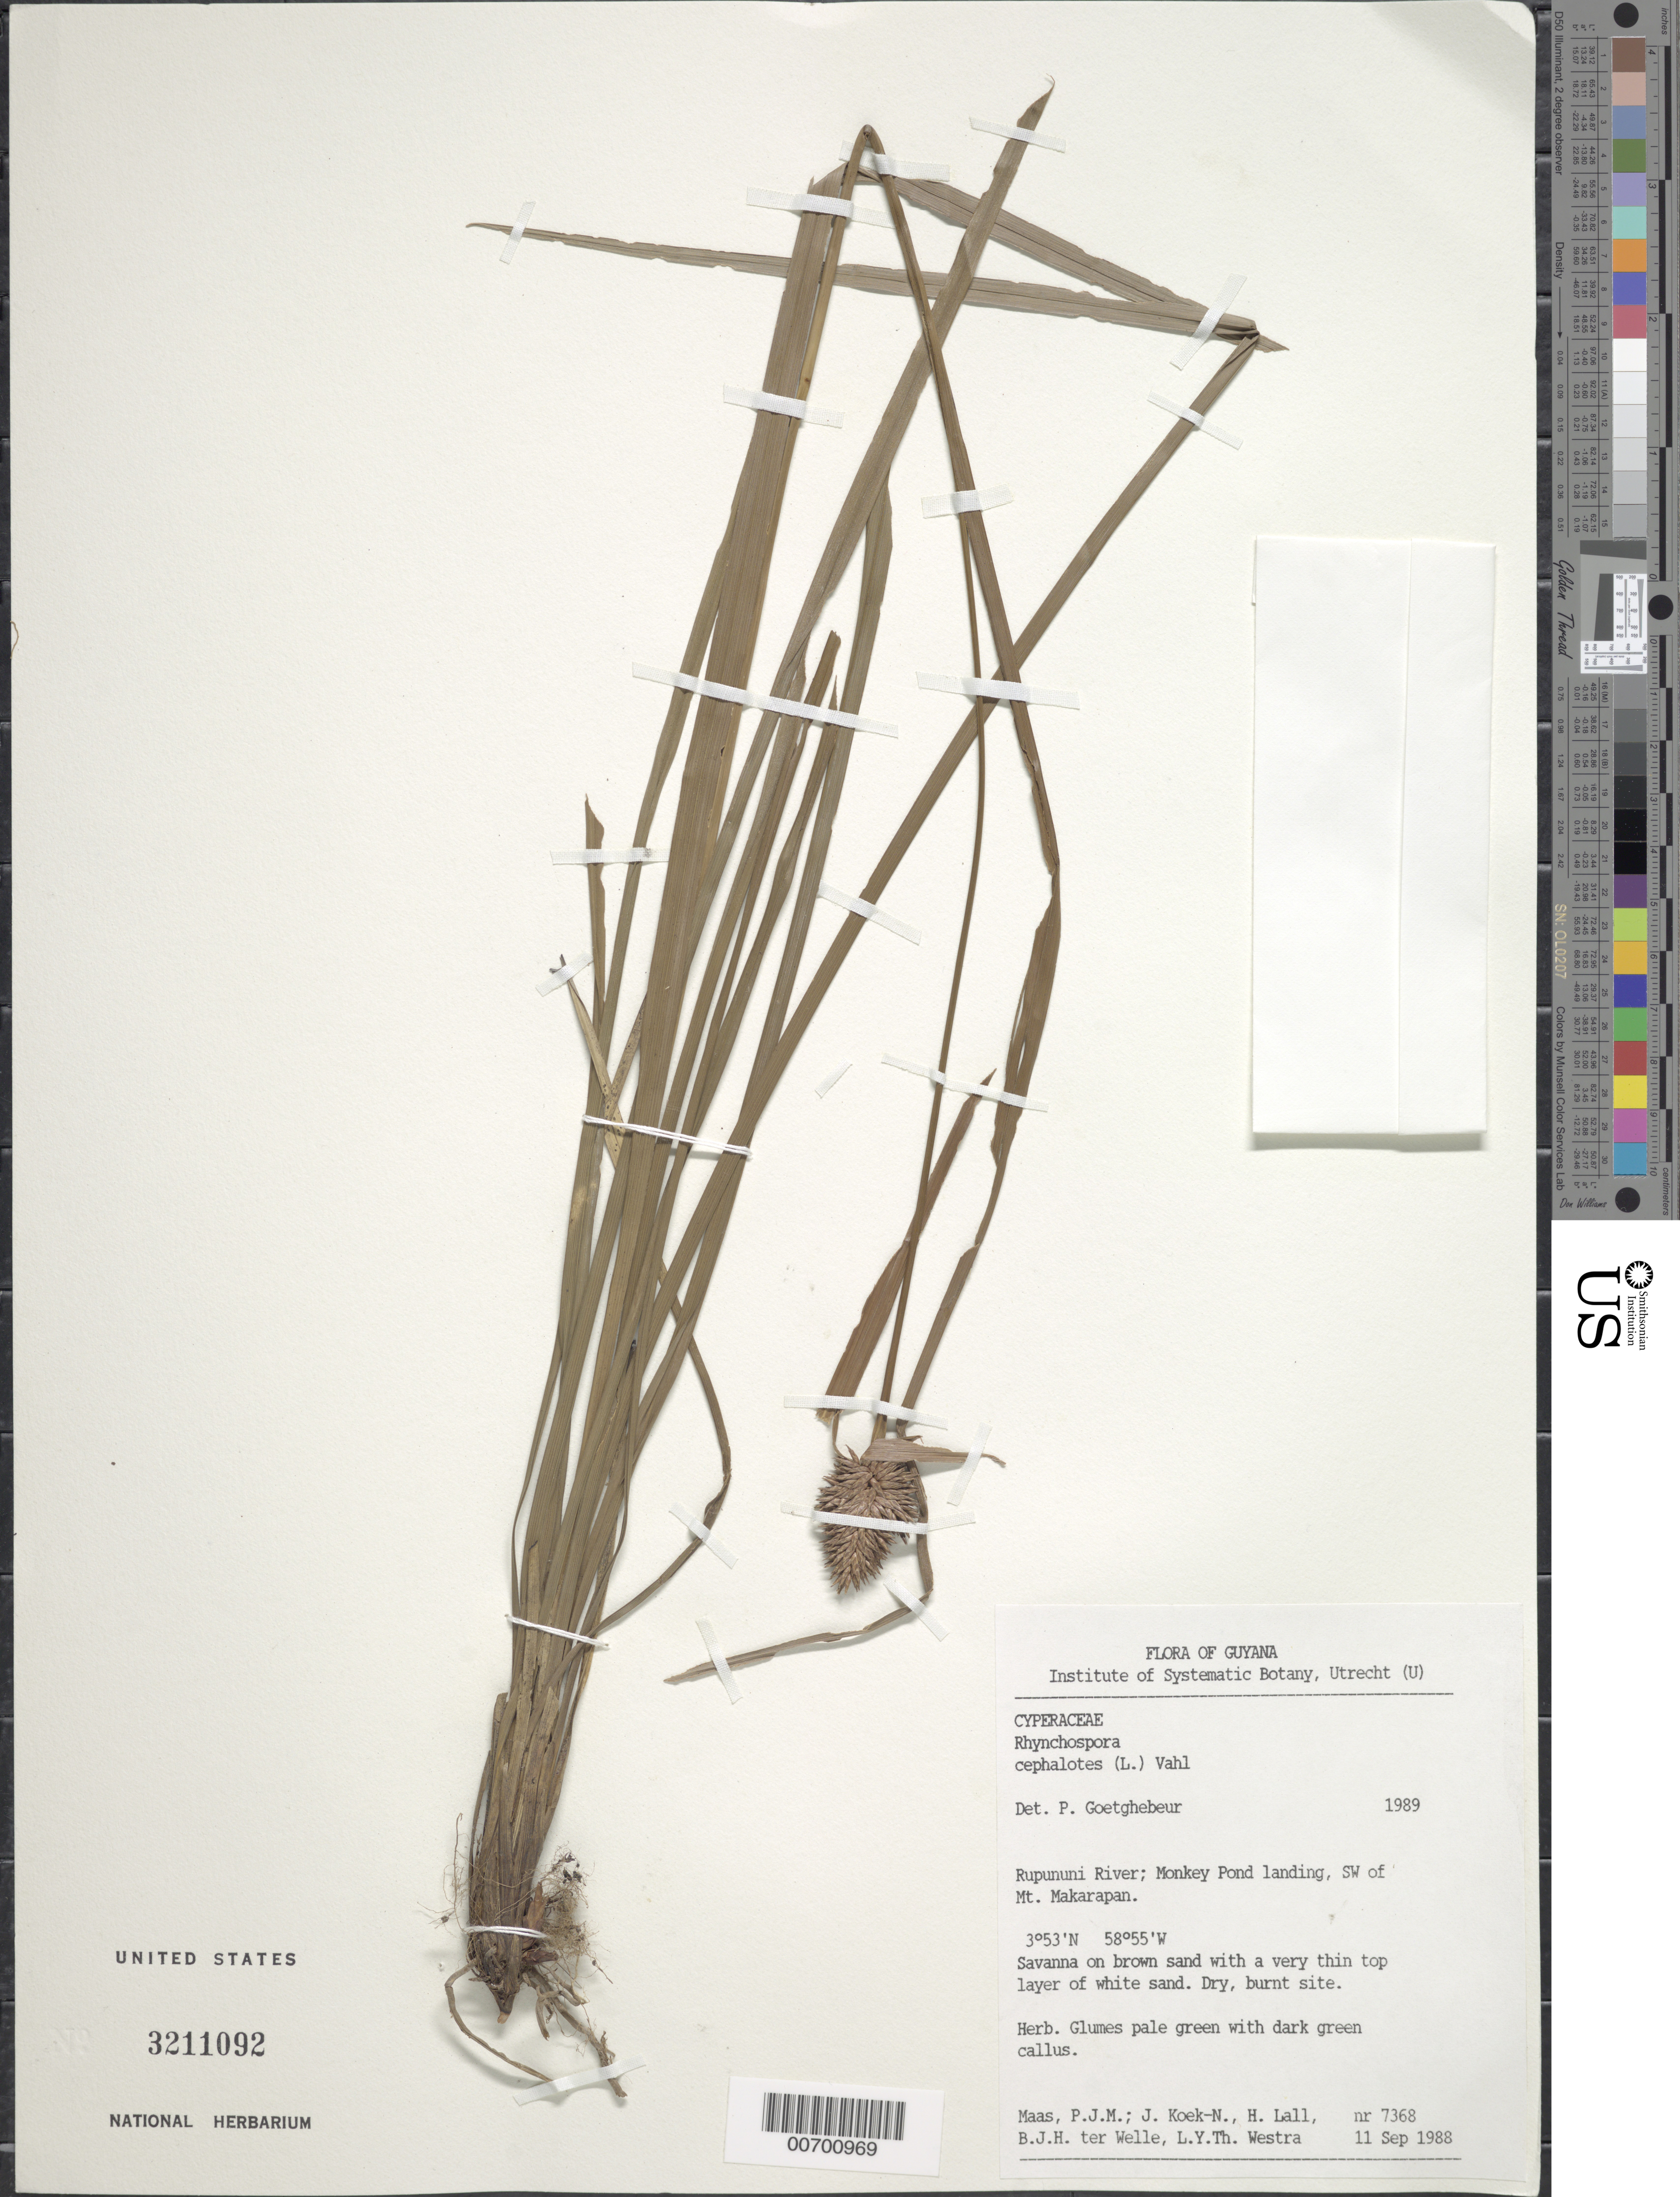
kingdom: Plantae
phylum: Tracheophyta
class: Liliopsida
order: Poales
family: Cyperaceae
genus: Rhynchospora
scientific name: Rhynchospora cephalotes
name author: (L.) Vahl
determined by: Goetghebeur, P.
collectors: P. Maas, J. Koek-Noorman, H. Lall, B. Welle & L. Y. T. Westra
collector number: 7368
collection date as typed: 11-Sep-88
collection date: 1988-09-11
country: Guyana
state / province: U. Takutu-U. Essequibo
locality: Rupununi River, Monkey Pond landing, SW of Mt. Makarapan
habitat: Savanna on brown sand with a very thin top layer of white sand.Dry, burnt site.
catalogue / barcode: US 3211092